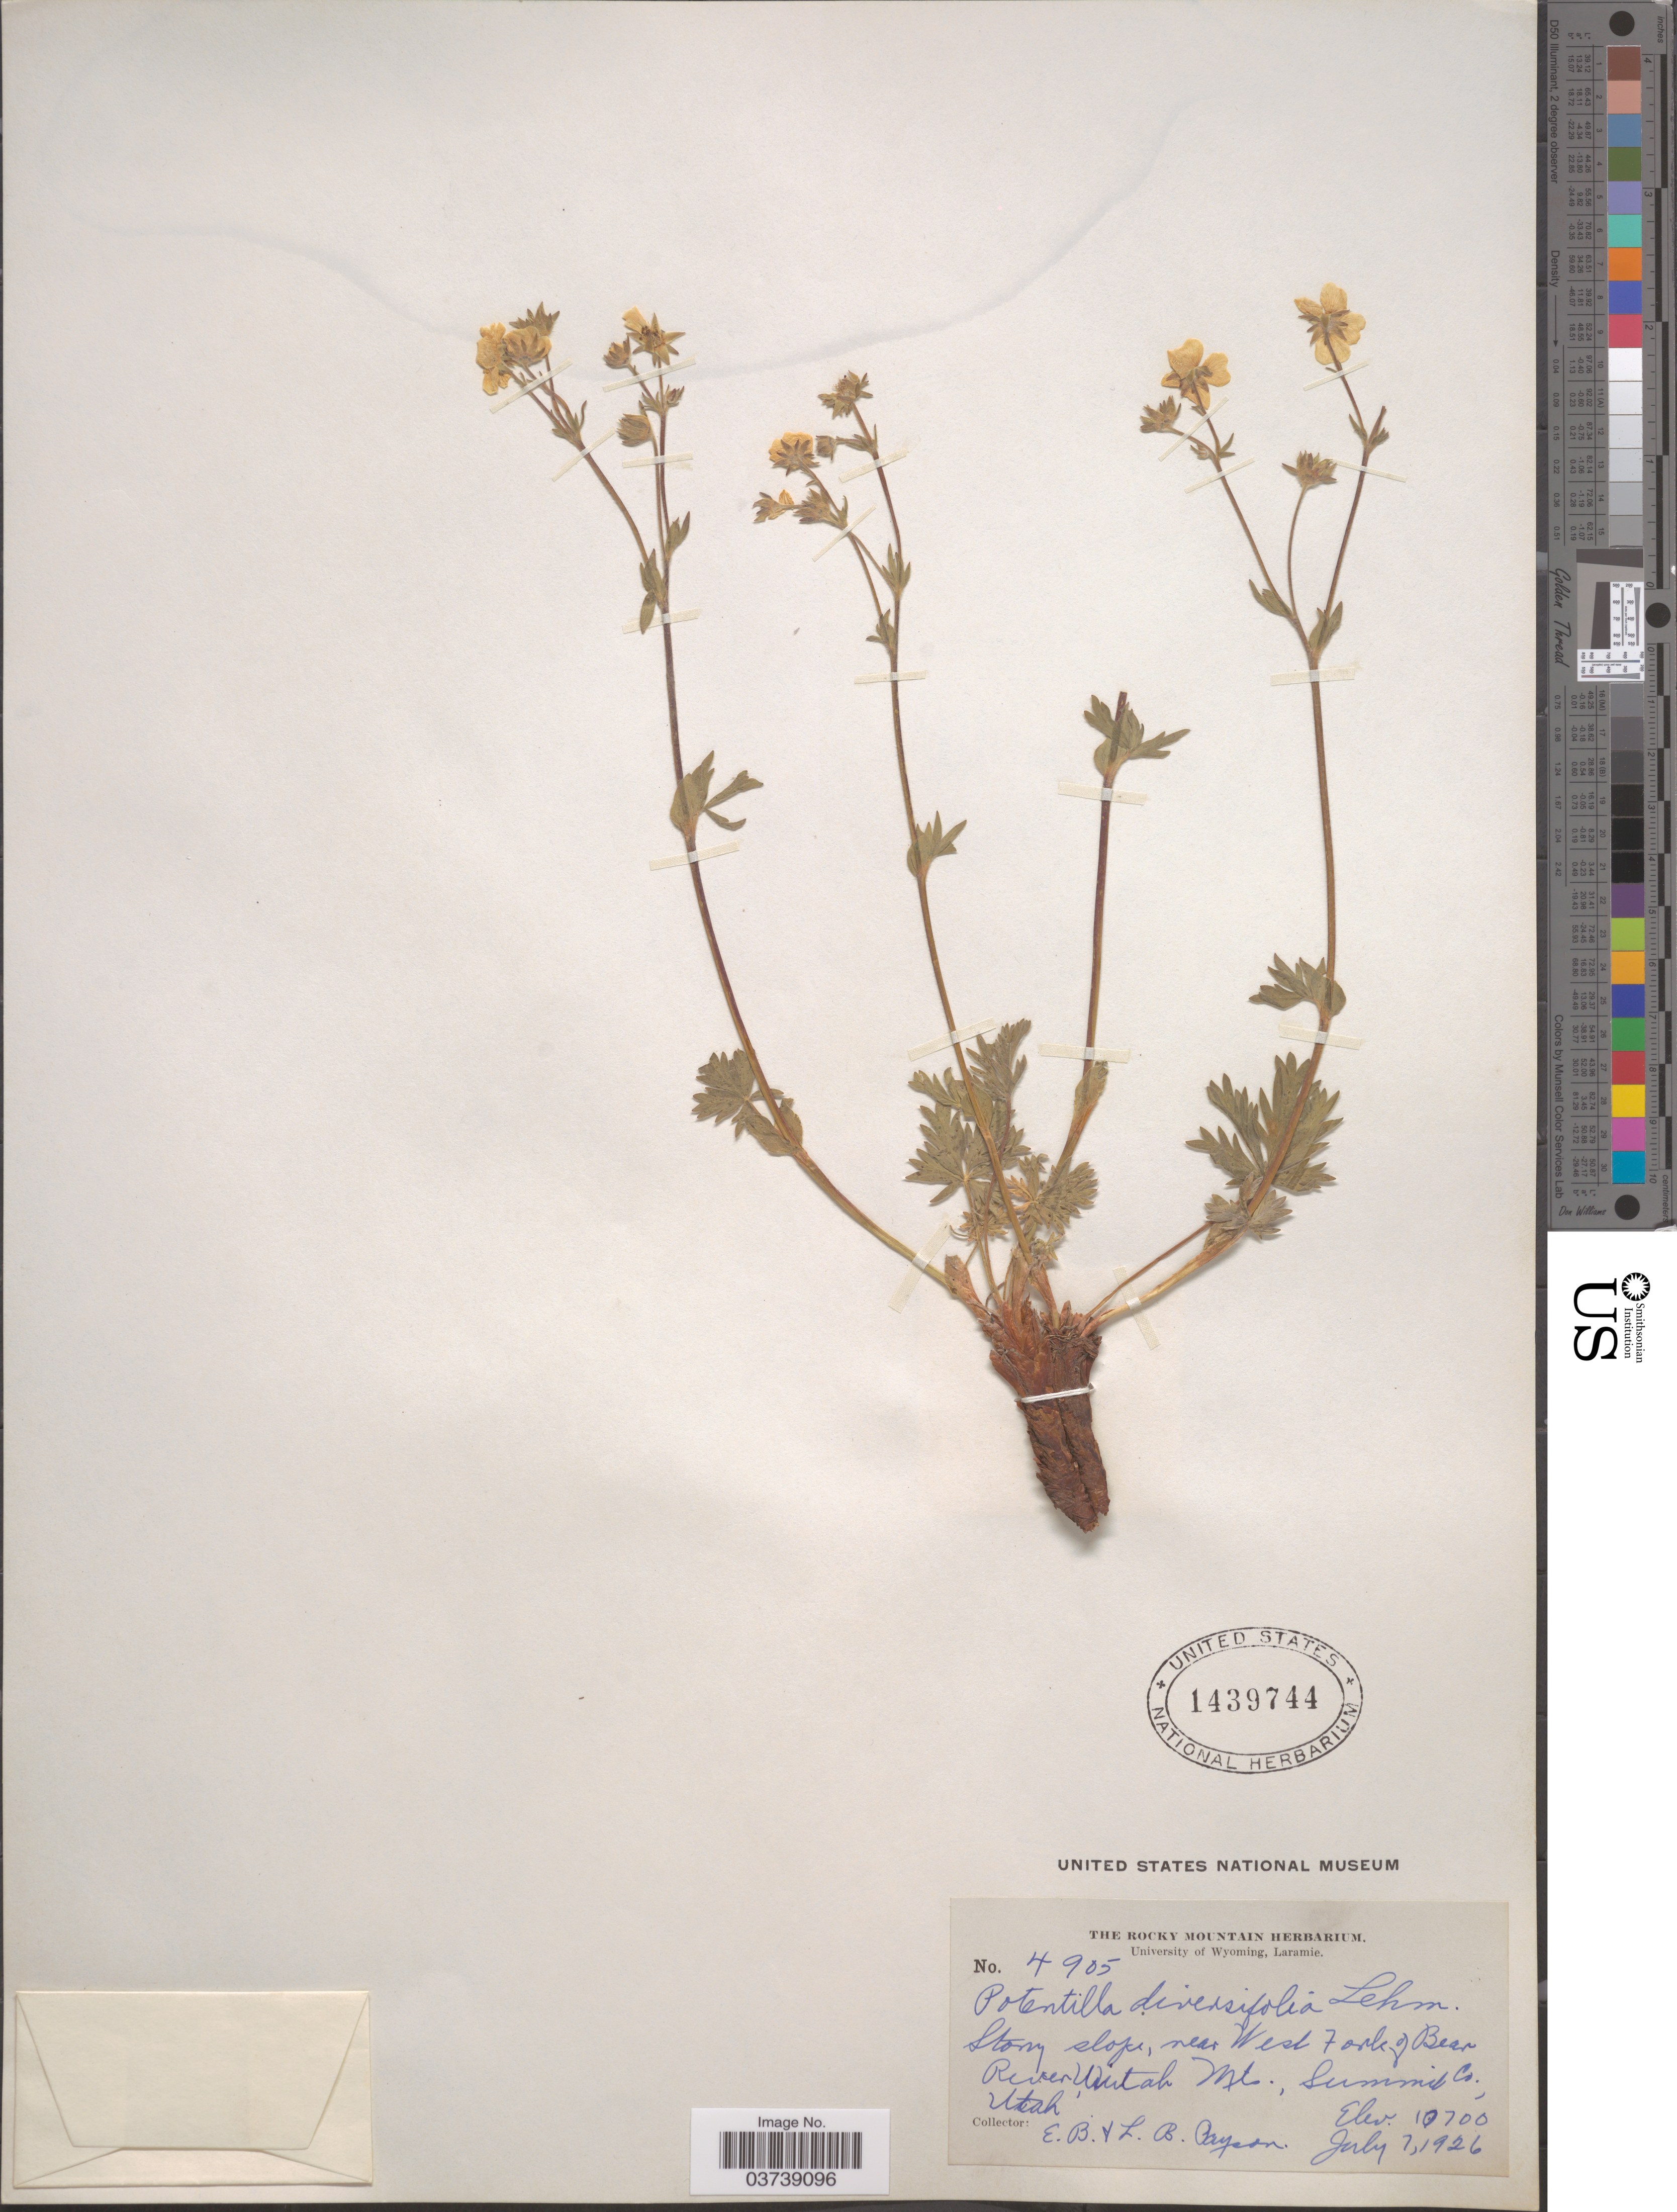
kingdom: Plantae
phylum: Tracheophyta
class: Magnoliopsida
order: Rosales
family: Rosaceae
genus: Potentilla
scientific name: Potentilla diversifolia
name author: Lehm.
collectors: E. B. Payson & L. Payson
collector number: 4905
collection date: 1926-07-07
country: United States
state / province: Utah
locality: Near West Fork of Bear River, Uintah Mts., Summit Co.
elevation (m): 3261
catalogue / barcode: US 1439744